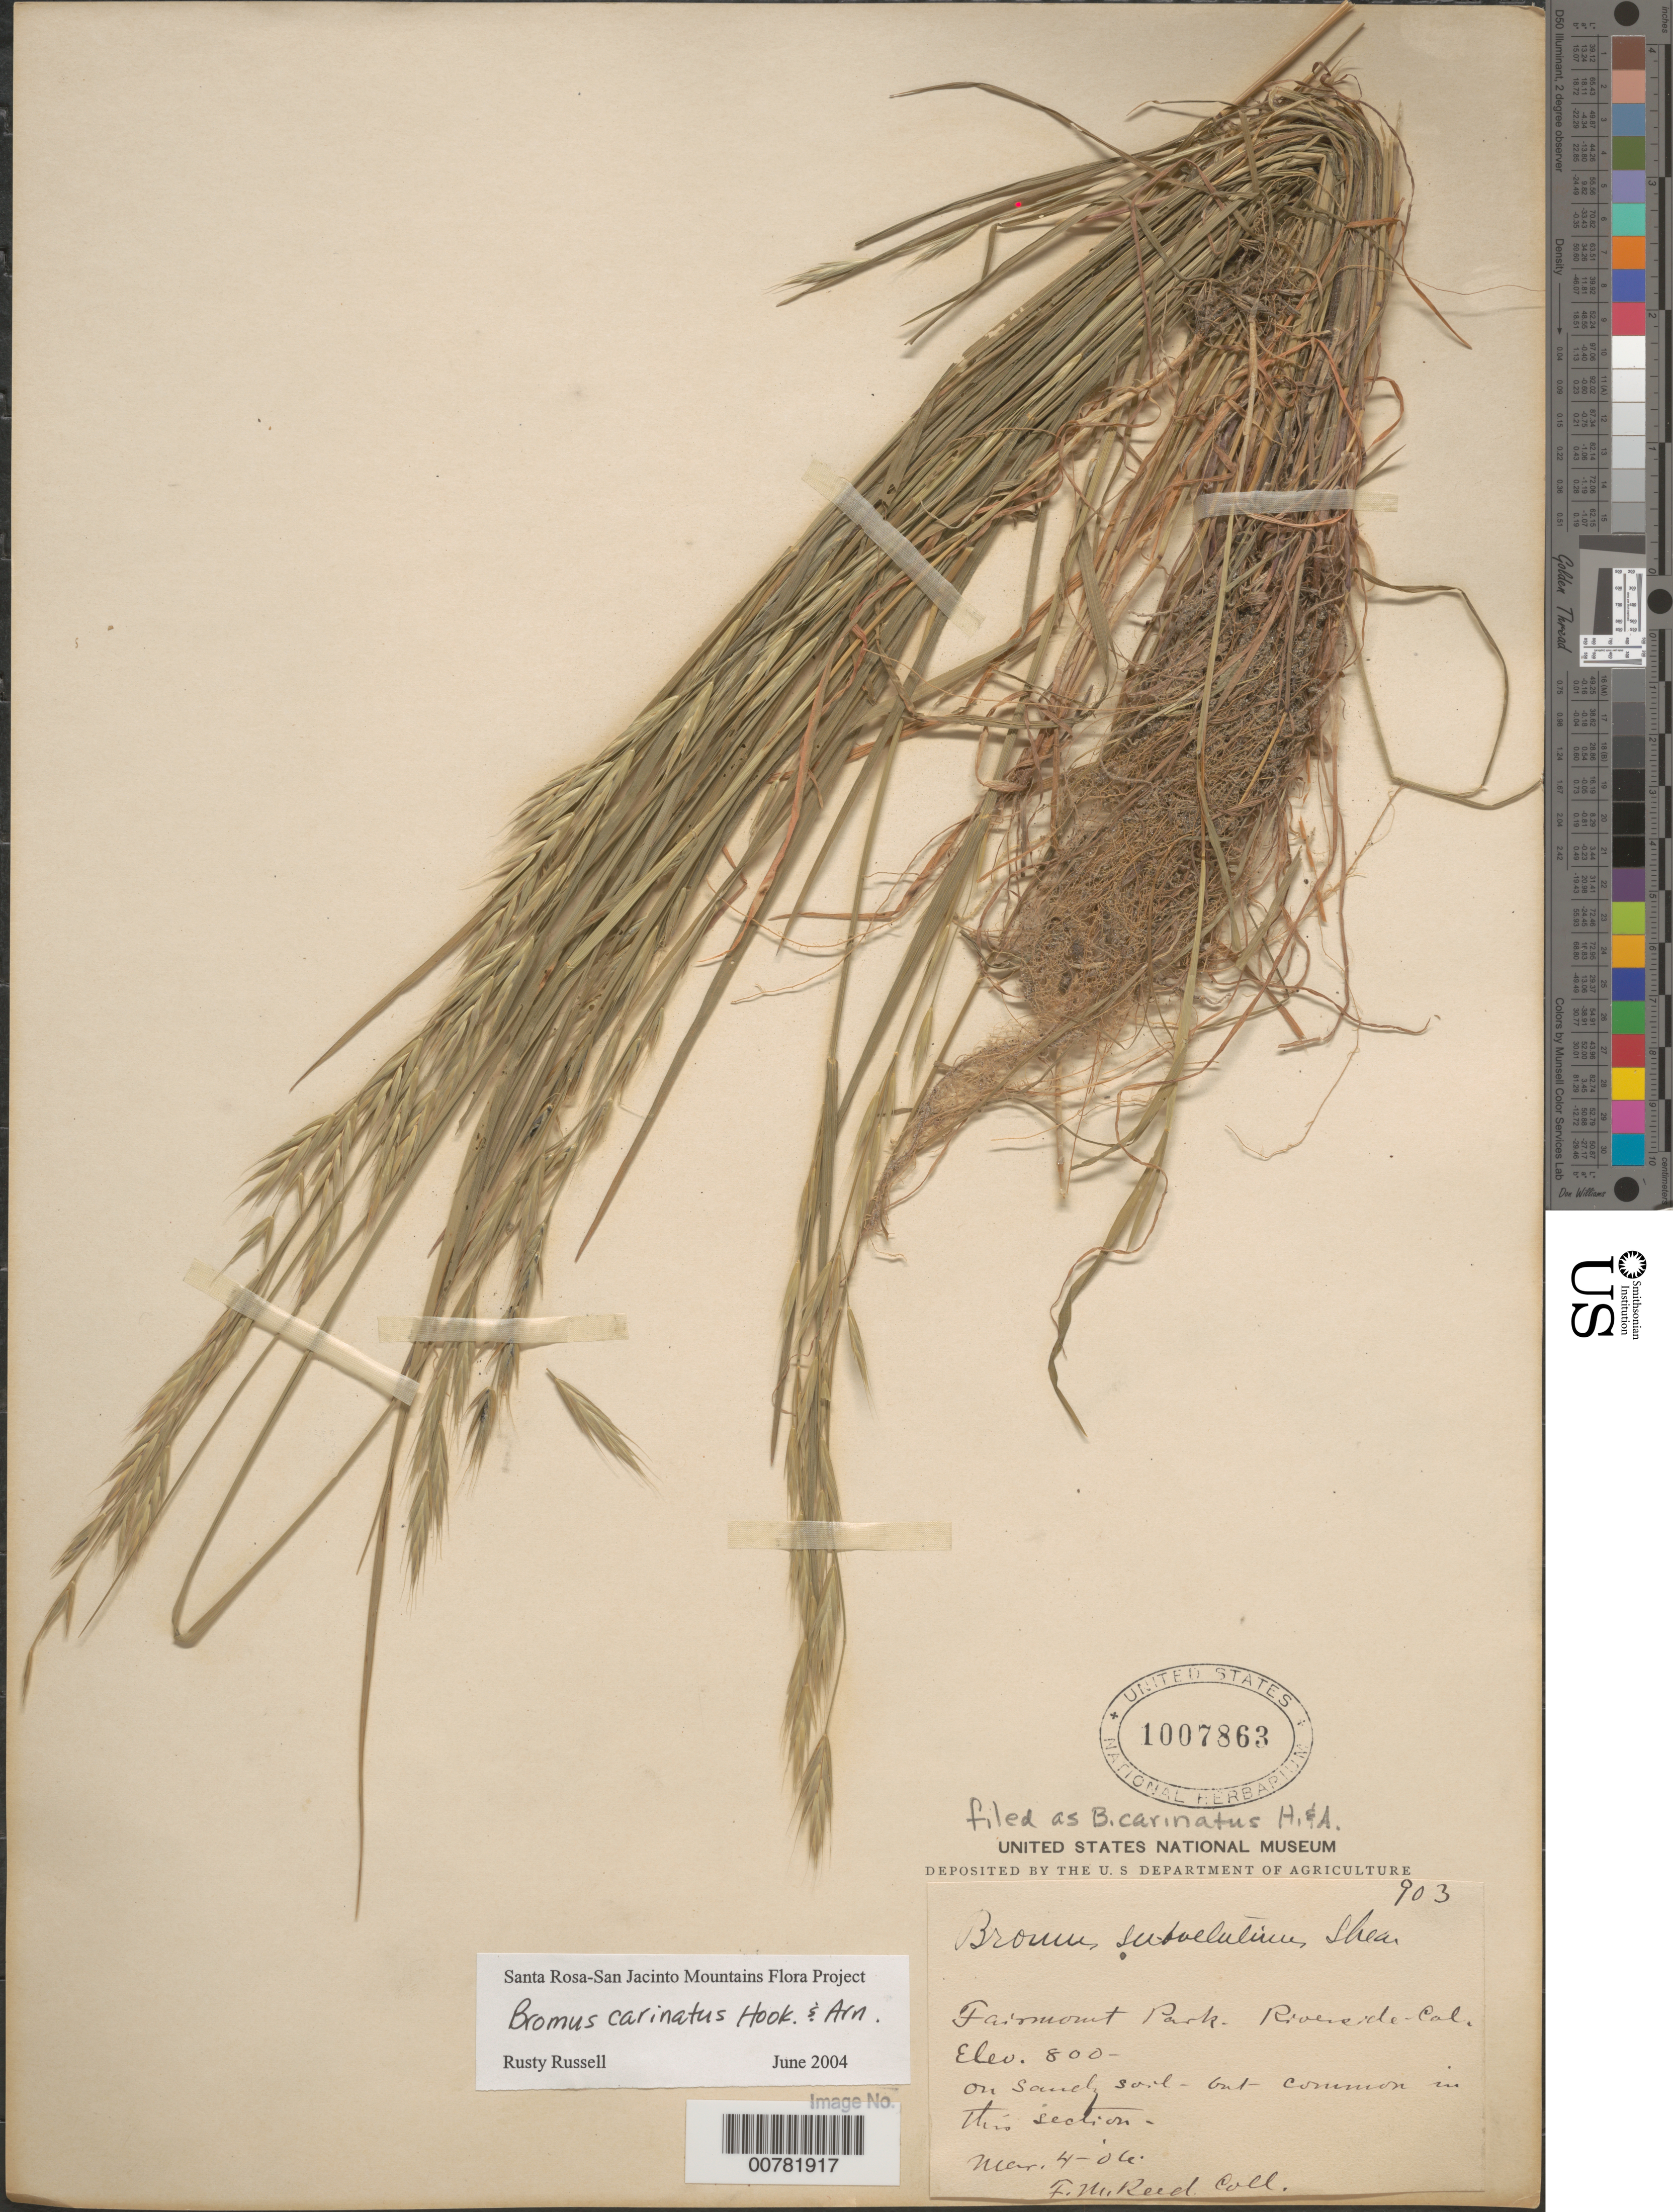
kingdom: Plantae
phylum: Tracheophyta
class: Liliopsida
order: Poales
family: Poaceae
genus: Bromus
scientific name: Bromus carinatus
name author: Hook. & Arn.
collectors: F. Reed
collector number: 903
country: United States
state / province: California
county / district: Riverside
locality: Fairmont Park. Riverside. On sand soil - not common in this section.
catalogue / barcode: US 1007863